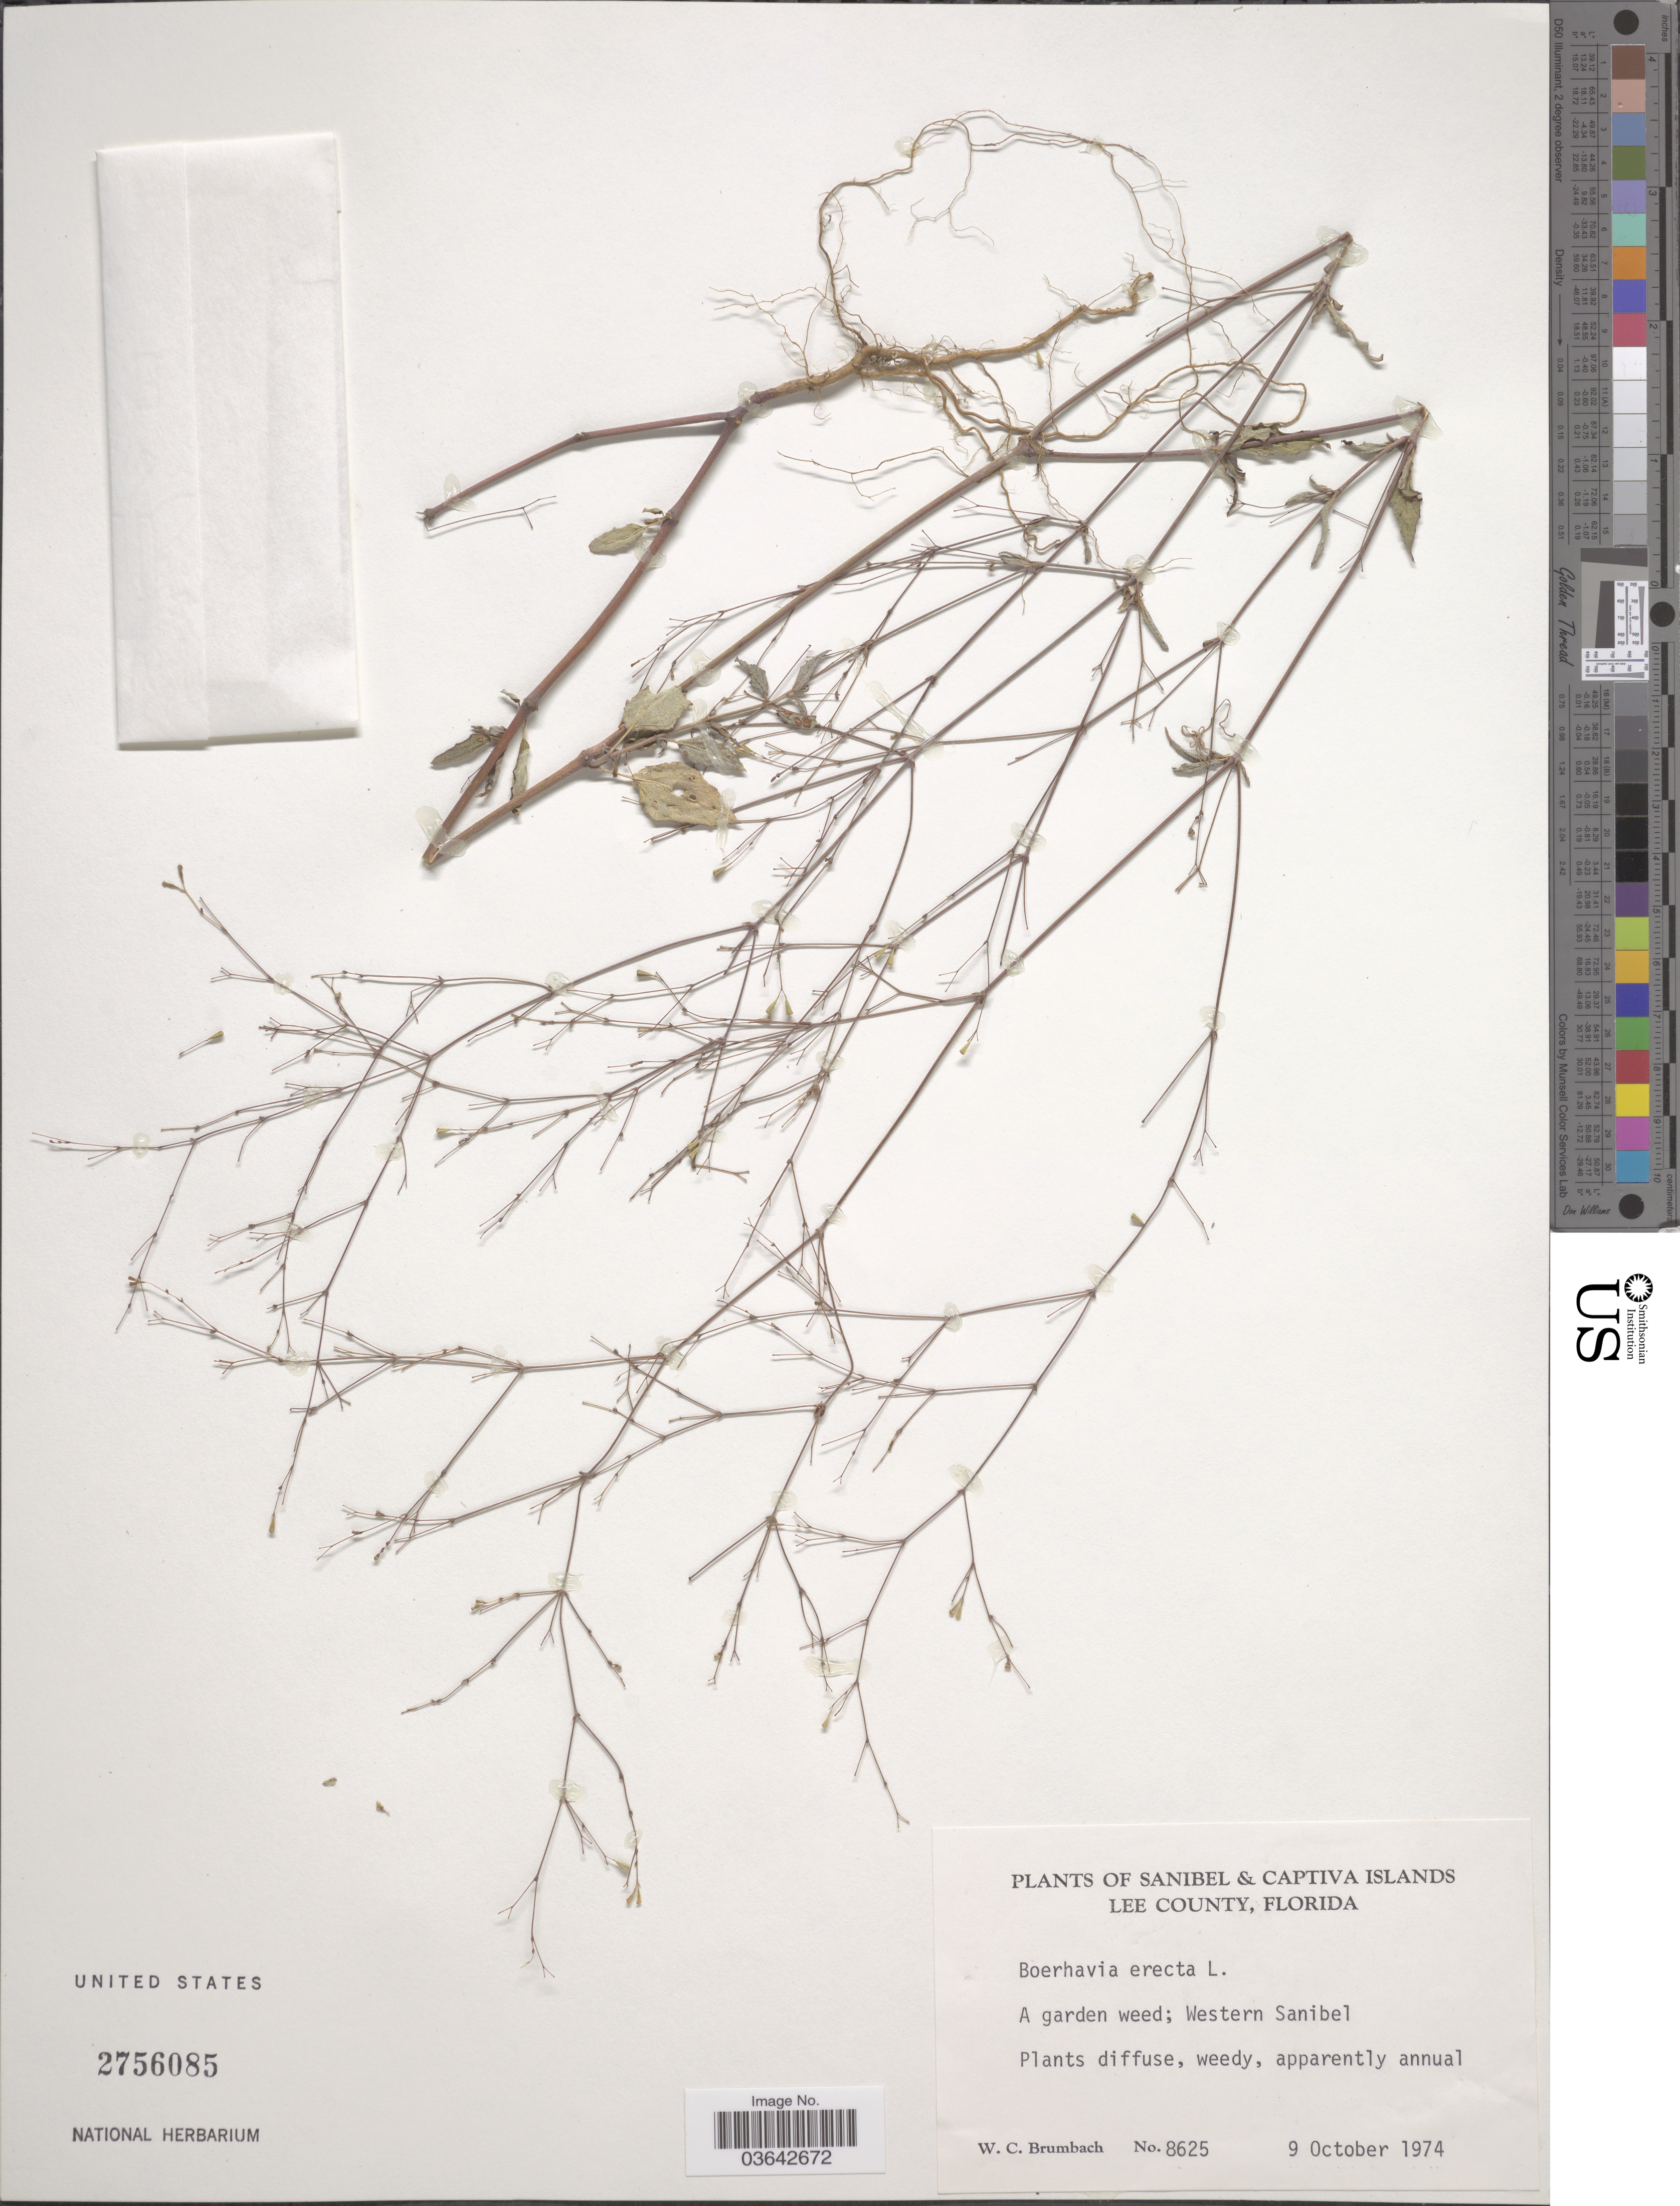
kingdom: Plantae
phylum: Tracheophyta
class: Magnoliopsida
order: Caryophyllales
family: Nyctaginaceae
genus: Boerhavia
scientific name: Boerhavia erecta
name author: L.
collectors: W. C. Brumbach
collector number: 8625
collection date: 1974-10-09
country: United States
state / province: Florida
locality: Sanibel Island. Lee County. Western Sanibel.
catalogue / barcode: US 2756085